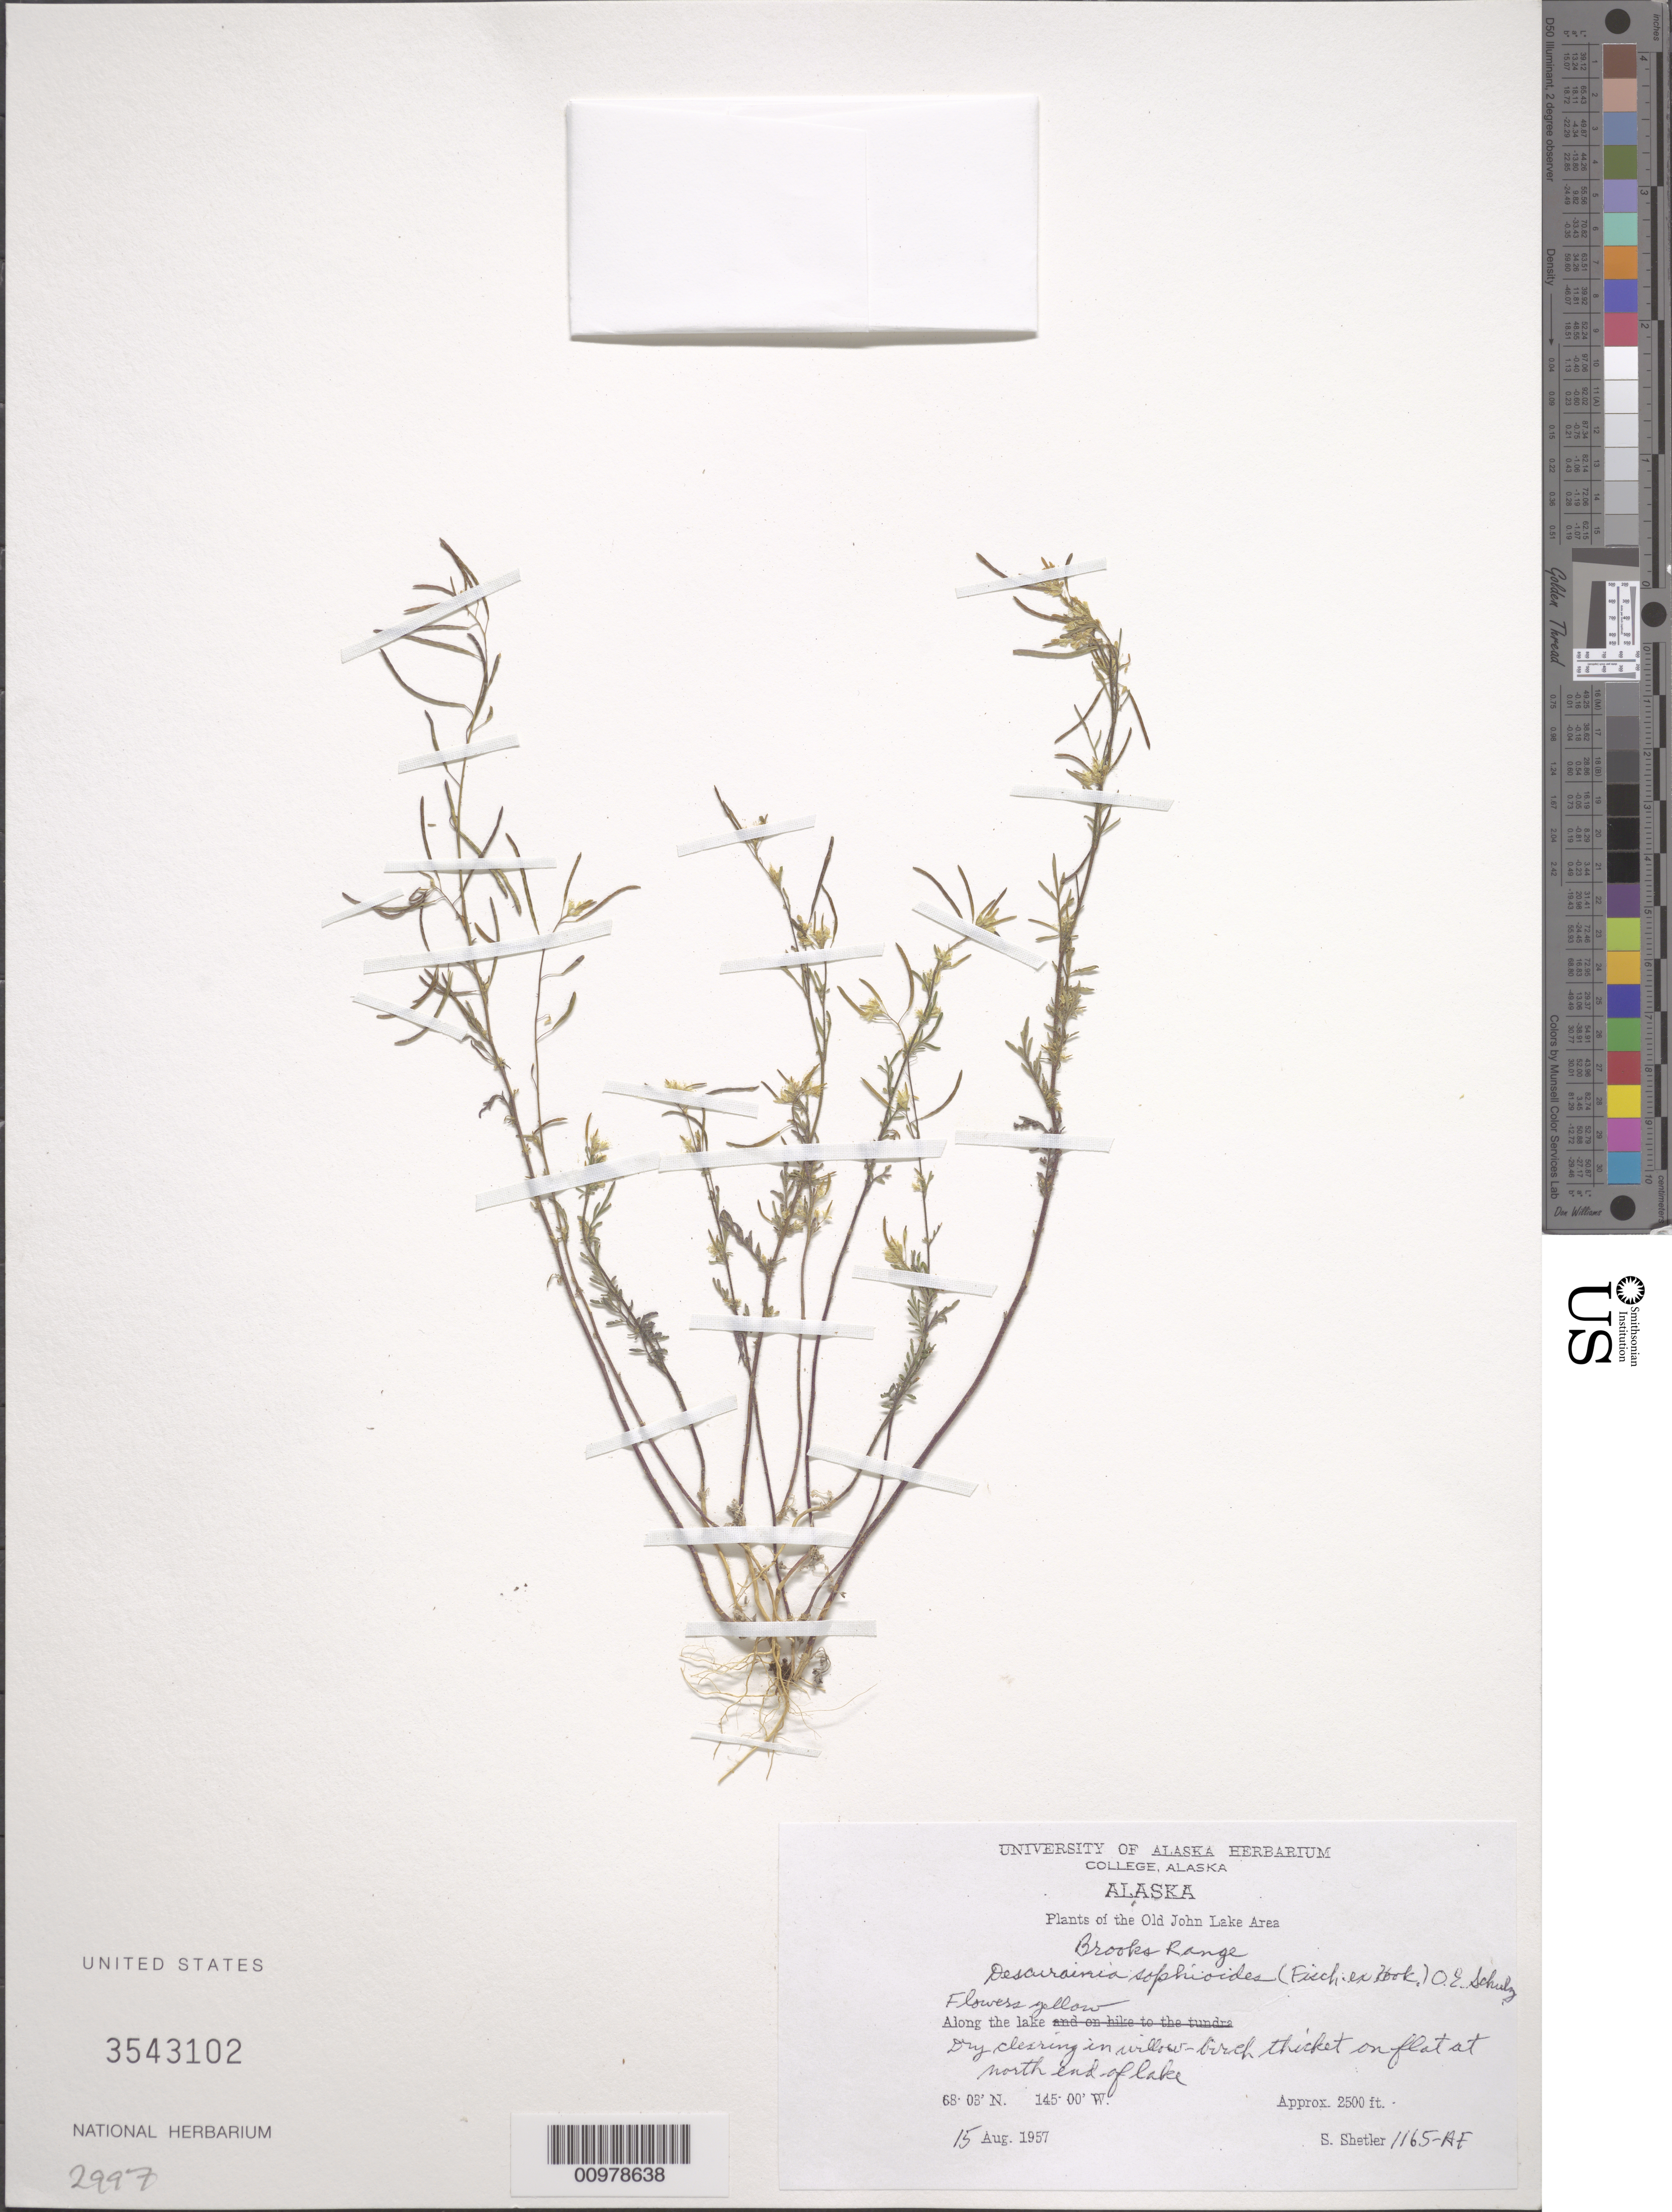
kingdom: Plantae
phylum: Tracheophyta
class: Magnoliopsida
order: Brassicales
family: Brassicaceae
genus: Descurainia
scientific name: Descurainia sophioides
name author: (Fisch.) O.E. Schultz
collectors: S. Shetler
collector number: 1165-AF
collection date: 1957-08-15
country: United States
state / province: Alaska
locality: Old John Lake Area. Brooks Range. Along the lake. Dry clearing in willow-birch thicket on flat at north end of lake.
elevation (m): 762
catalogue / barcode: US 3543102